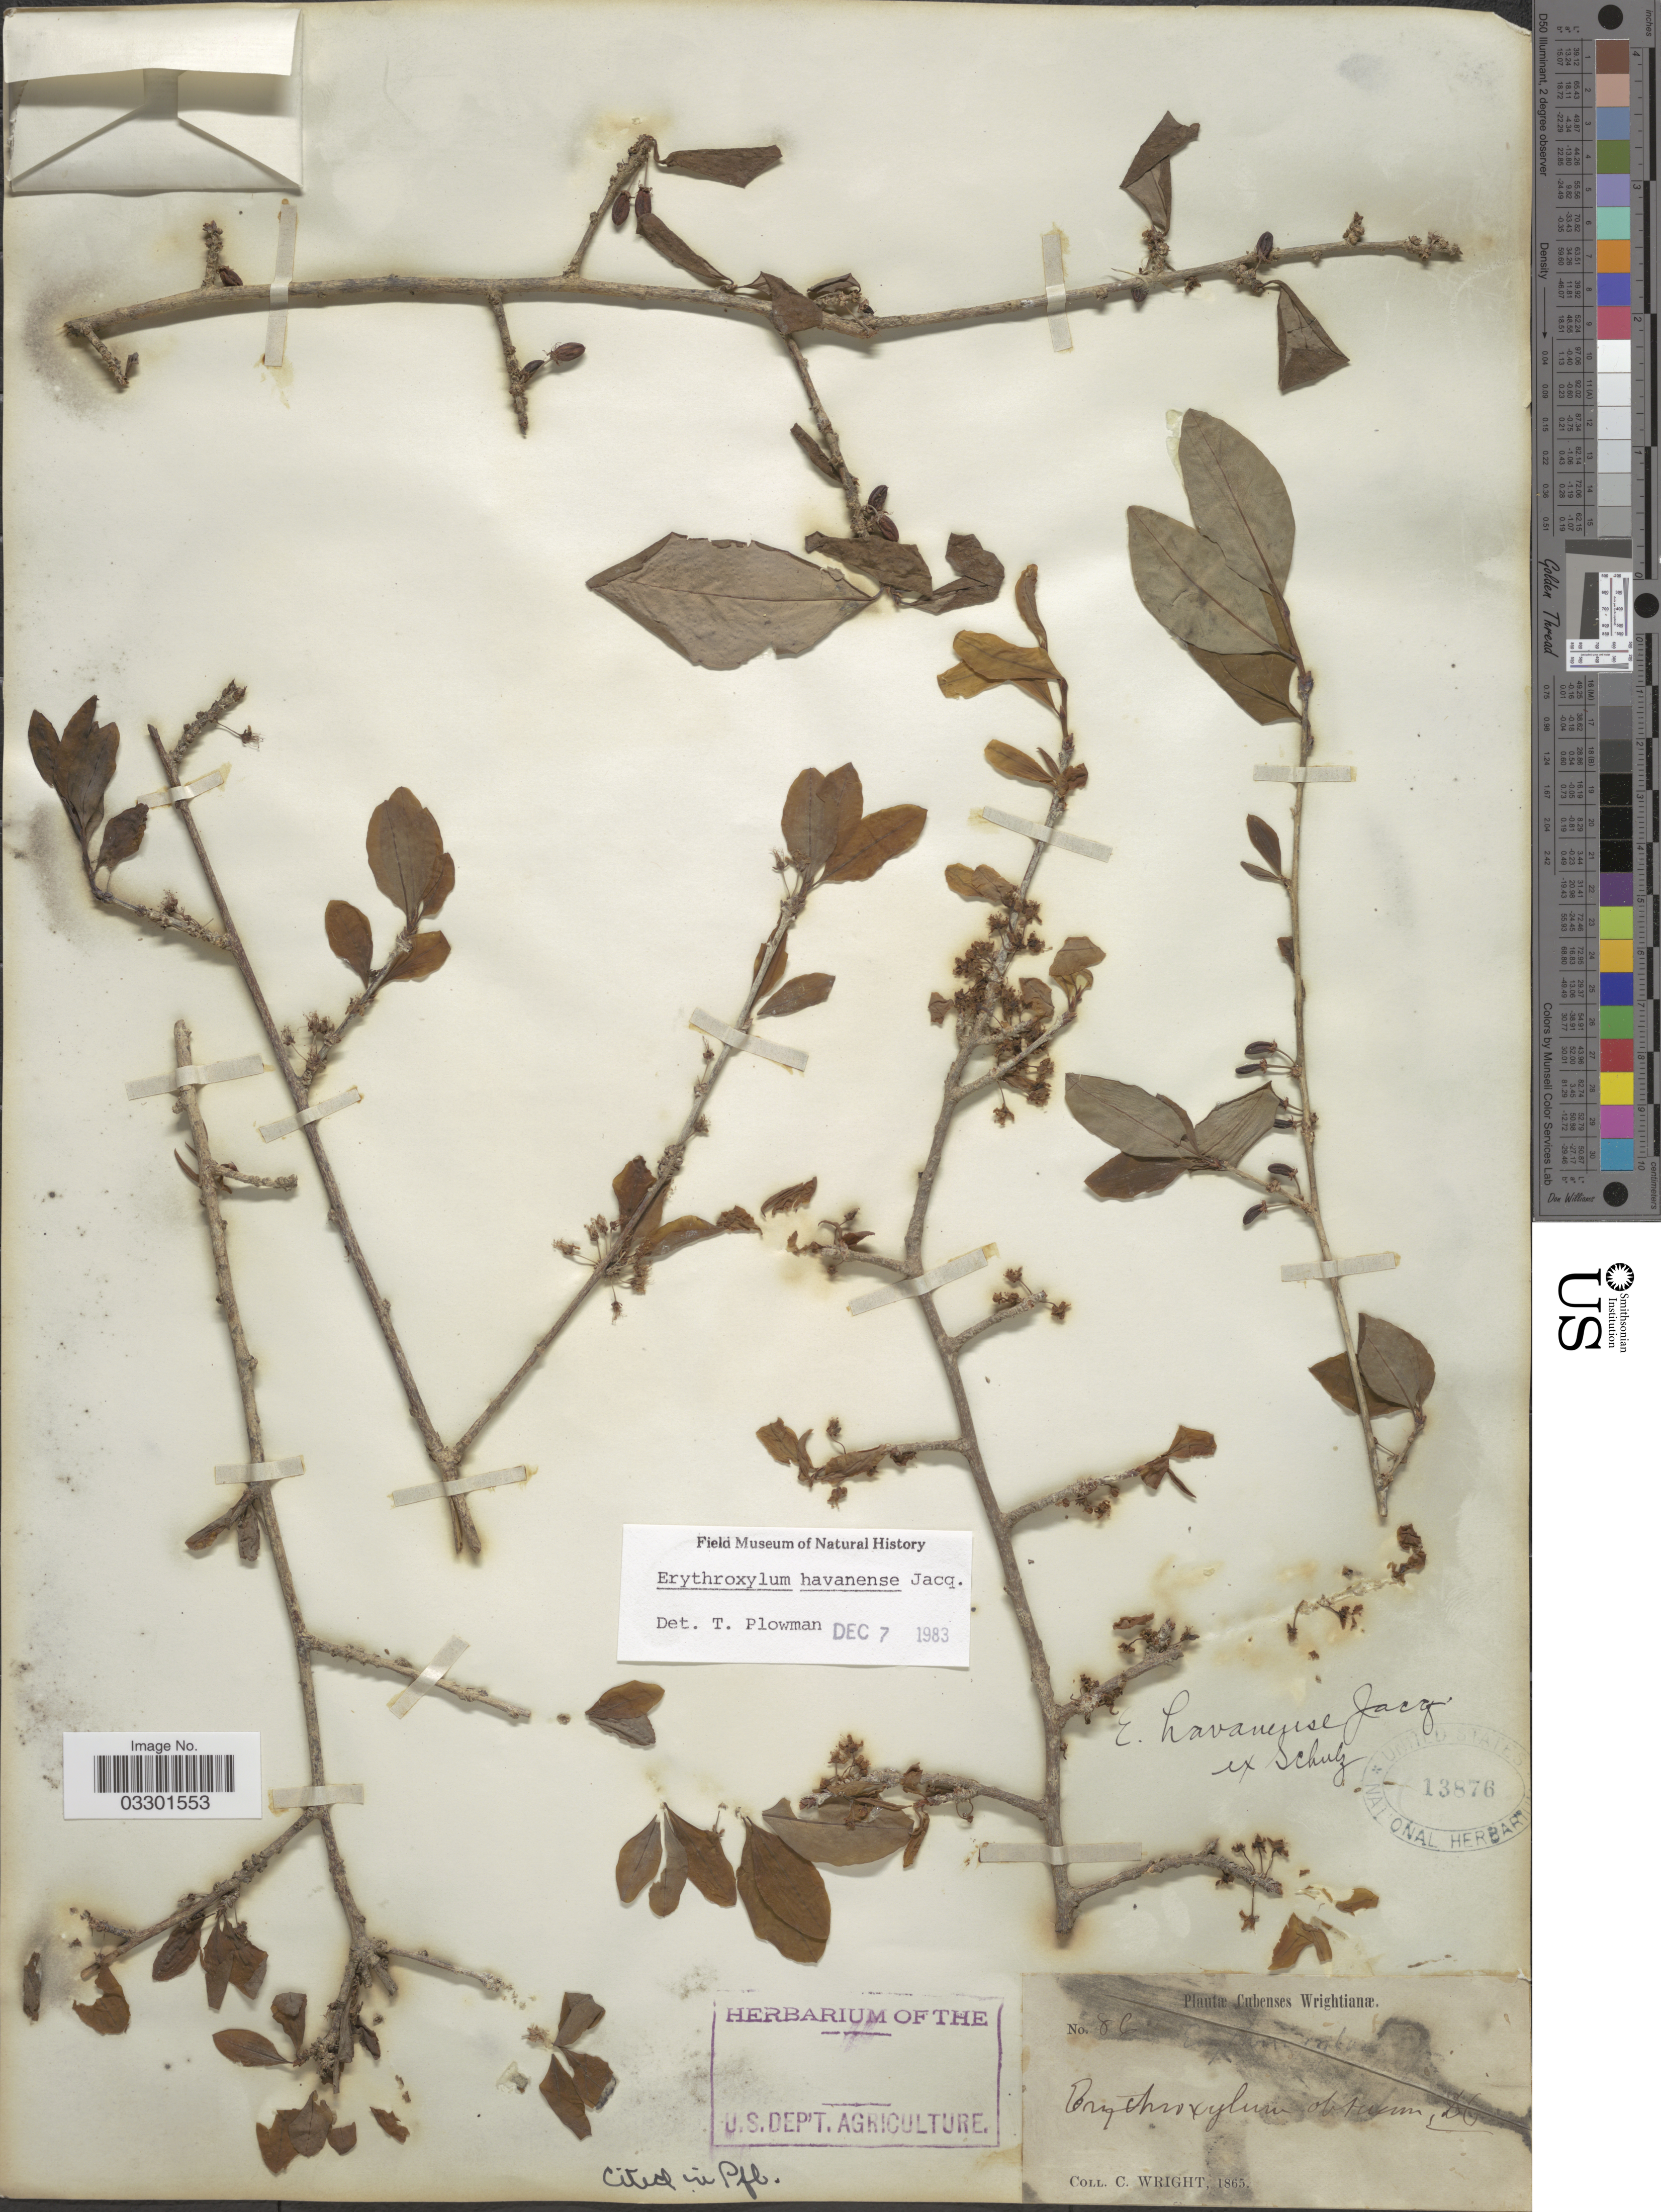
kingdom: Plantae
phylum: Tracheophyta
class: Magnoliopsida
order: Malpighiales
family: Erythroxylaceae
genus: Erythroxylum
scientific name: Erythroxylum havanense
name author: Jacq.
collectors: C. Wright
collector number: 86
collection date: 1865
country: Cuba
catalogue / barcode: US 13876